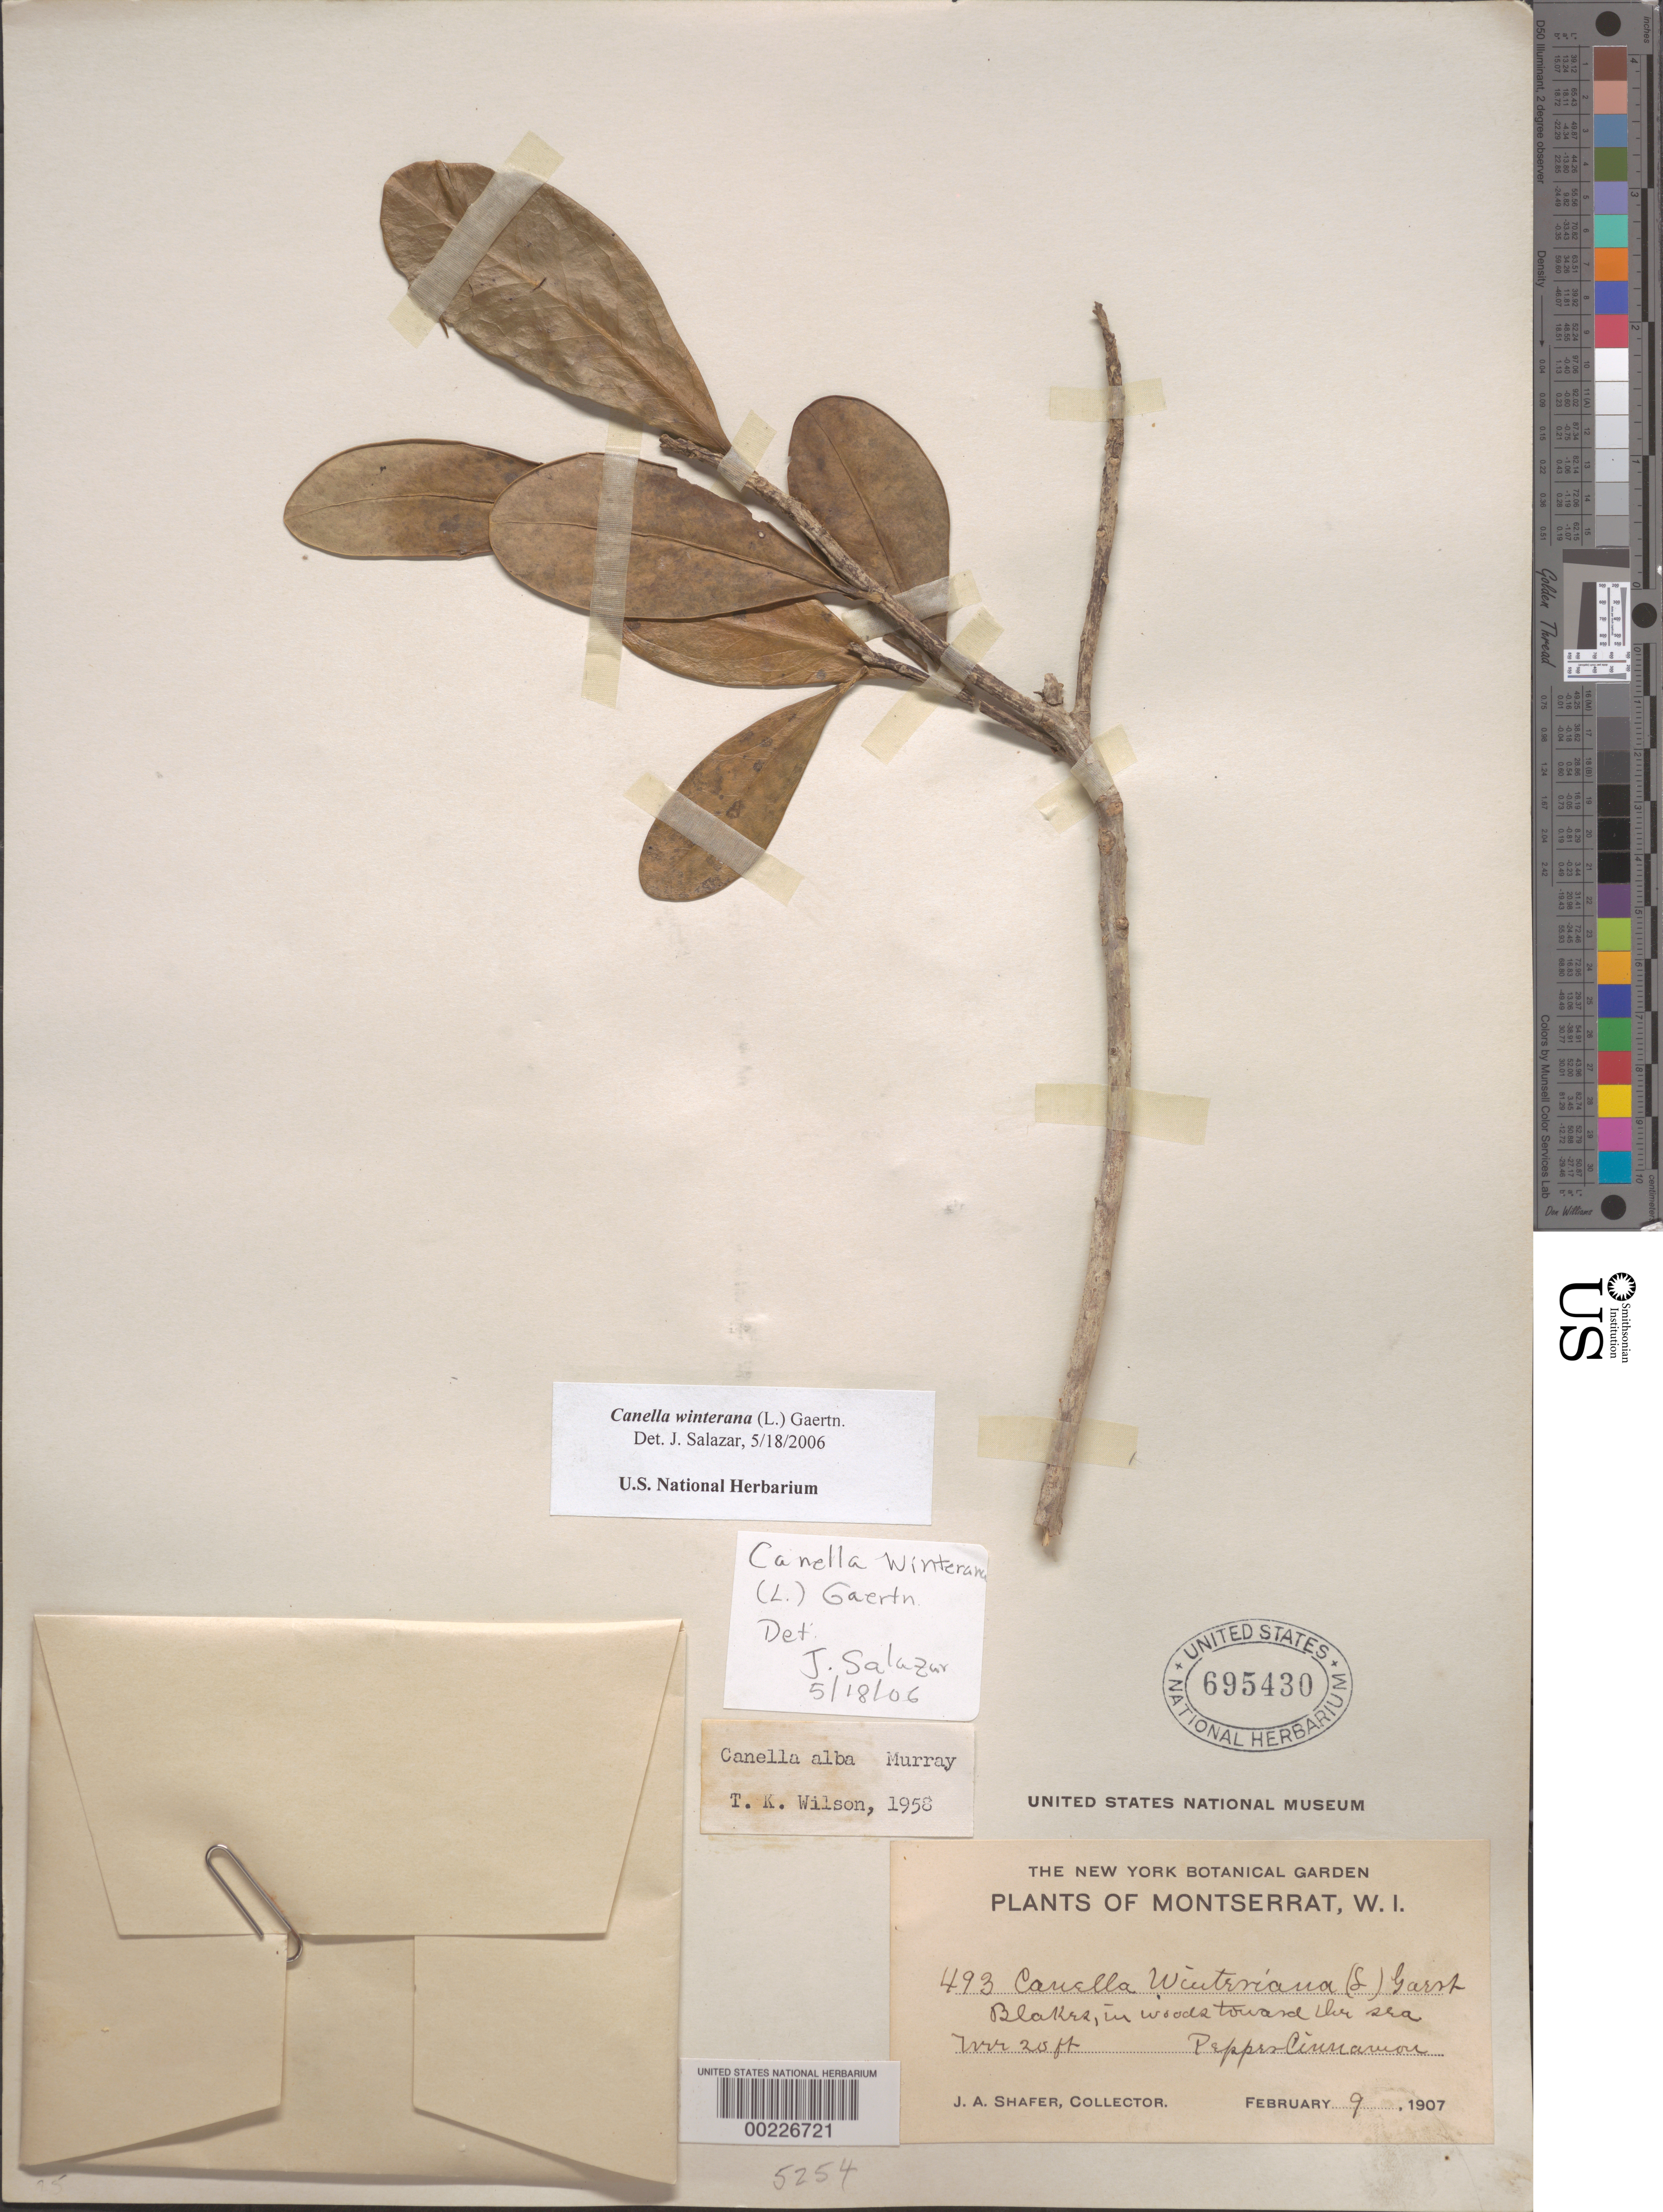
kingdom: Plantae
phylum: Tracheophyta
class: Magnoliopsida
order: Canellales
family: Canellaceae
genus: Canella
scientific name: Canella winterana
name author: (L.) Gaertn.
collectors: J. A. Shafer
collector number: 493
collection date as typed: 09 Feb 1907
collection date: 1907-02-09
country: Montserrat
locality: Blakes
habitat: In woods toward the sea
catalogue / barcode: US 695430